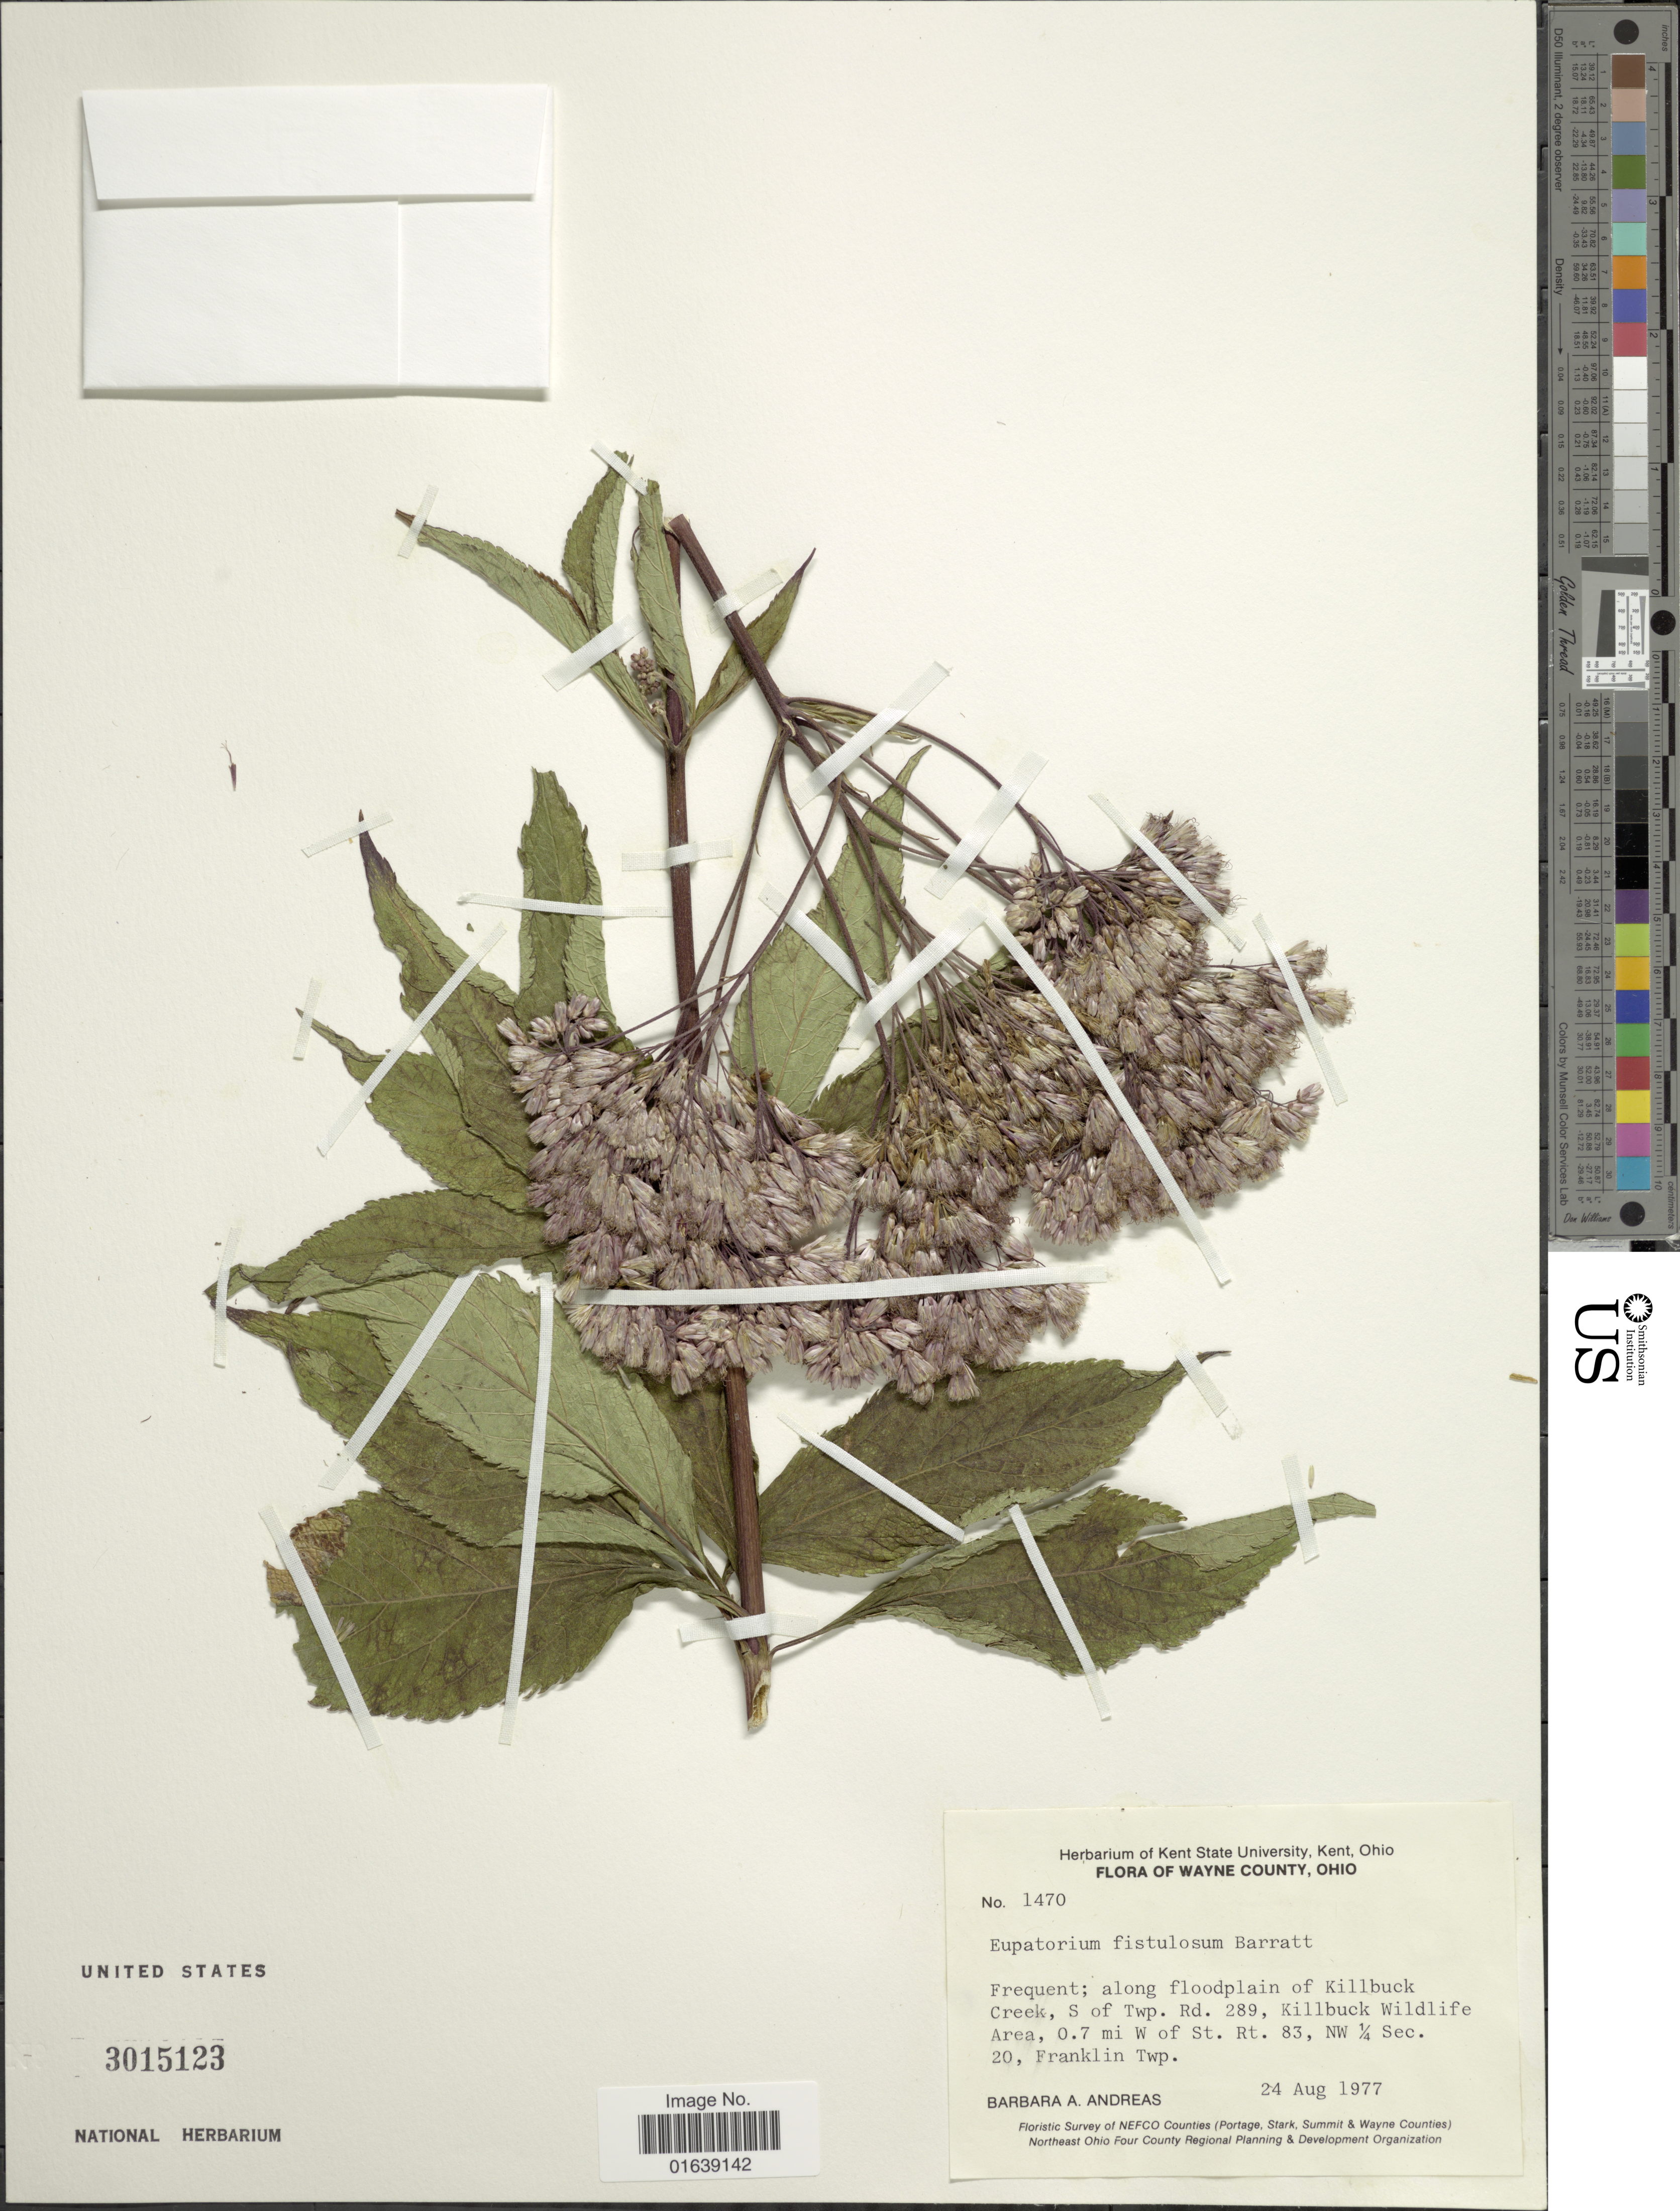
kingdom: Plantae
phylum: Tracheophyta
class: Magnoliopsida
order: Asterales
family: Asteraceae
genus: Eupatorium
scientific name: Eupatorium fistulosum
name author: Barratt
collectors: B. A. Andreas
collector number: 1470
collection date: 1977-08-24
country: United States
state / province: Ohio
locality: Wayne County, Ohio. along floodplain of Killbuck Creek, S of Twp. Rd. 289, Killbuck Wildlife Area, 0,7 mi W of St. Rt. 83, NW 1/4 Sec. 20, Franklink Twp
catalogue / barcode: US 3015123